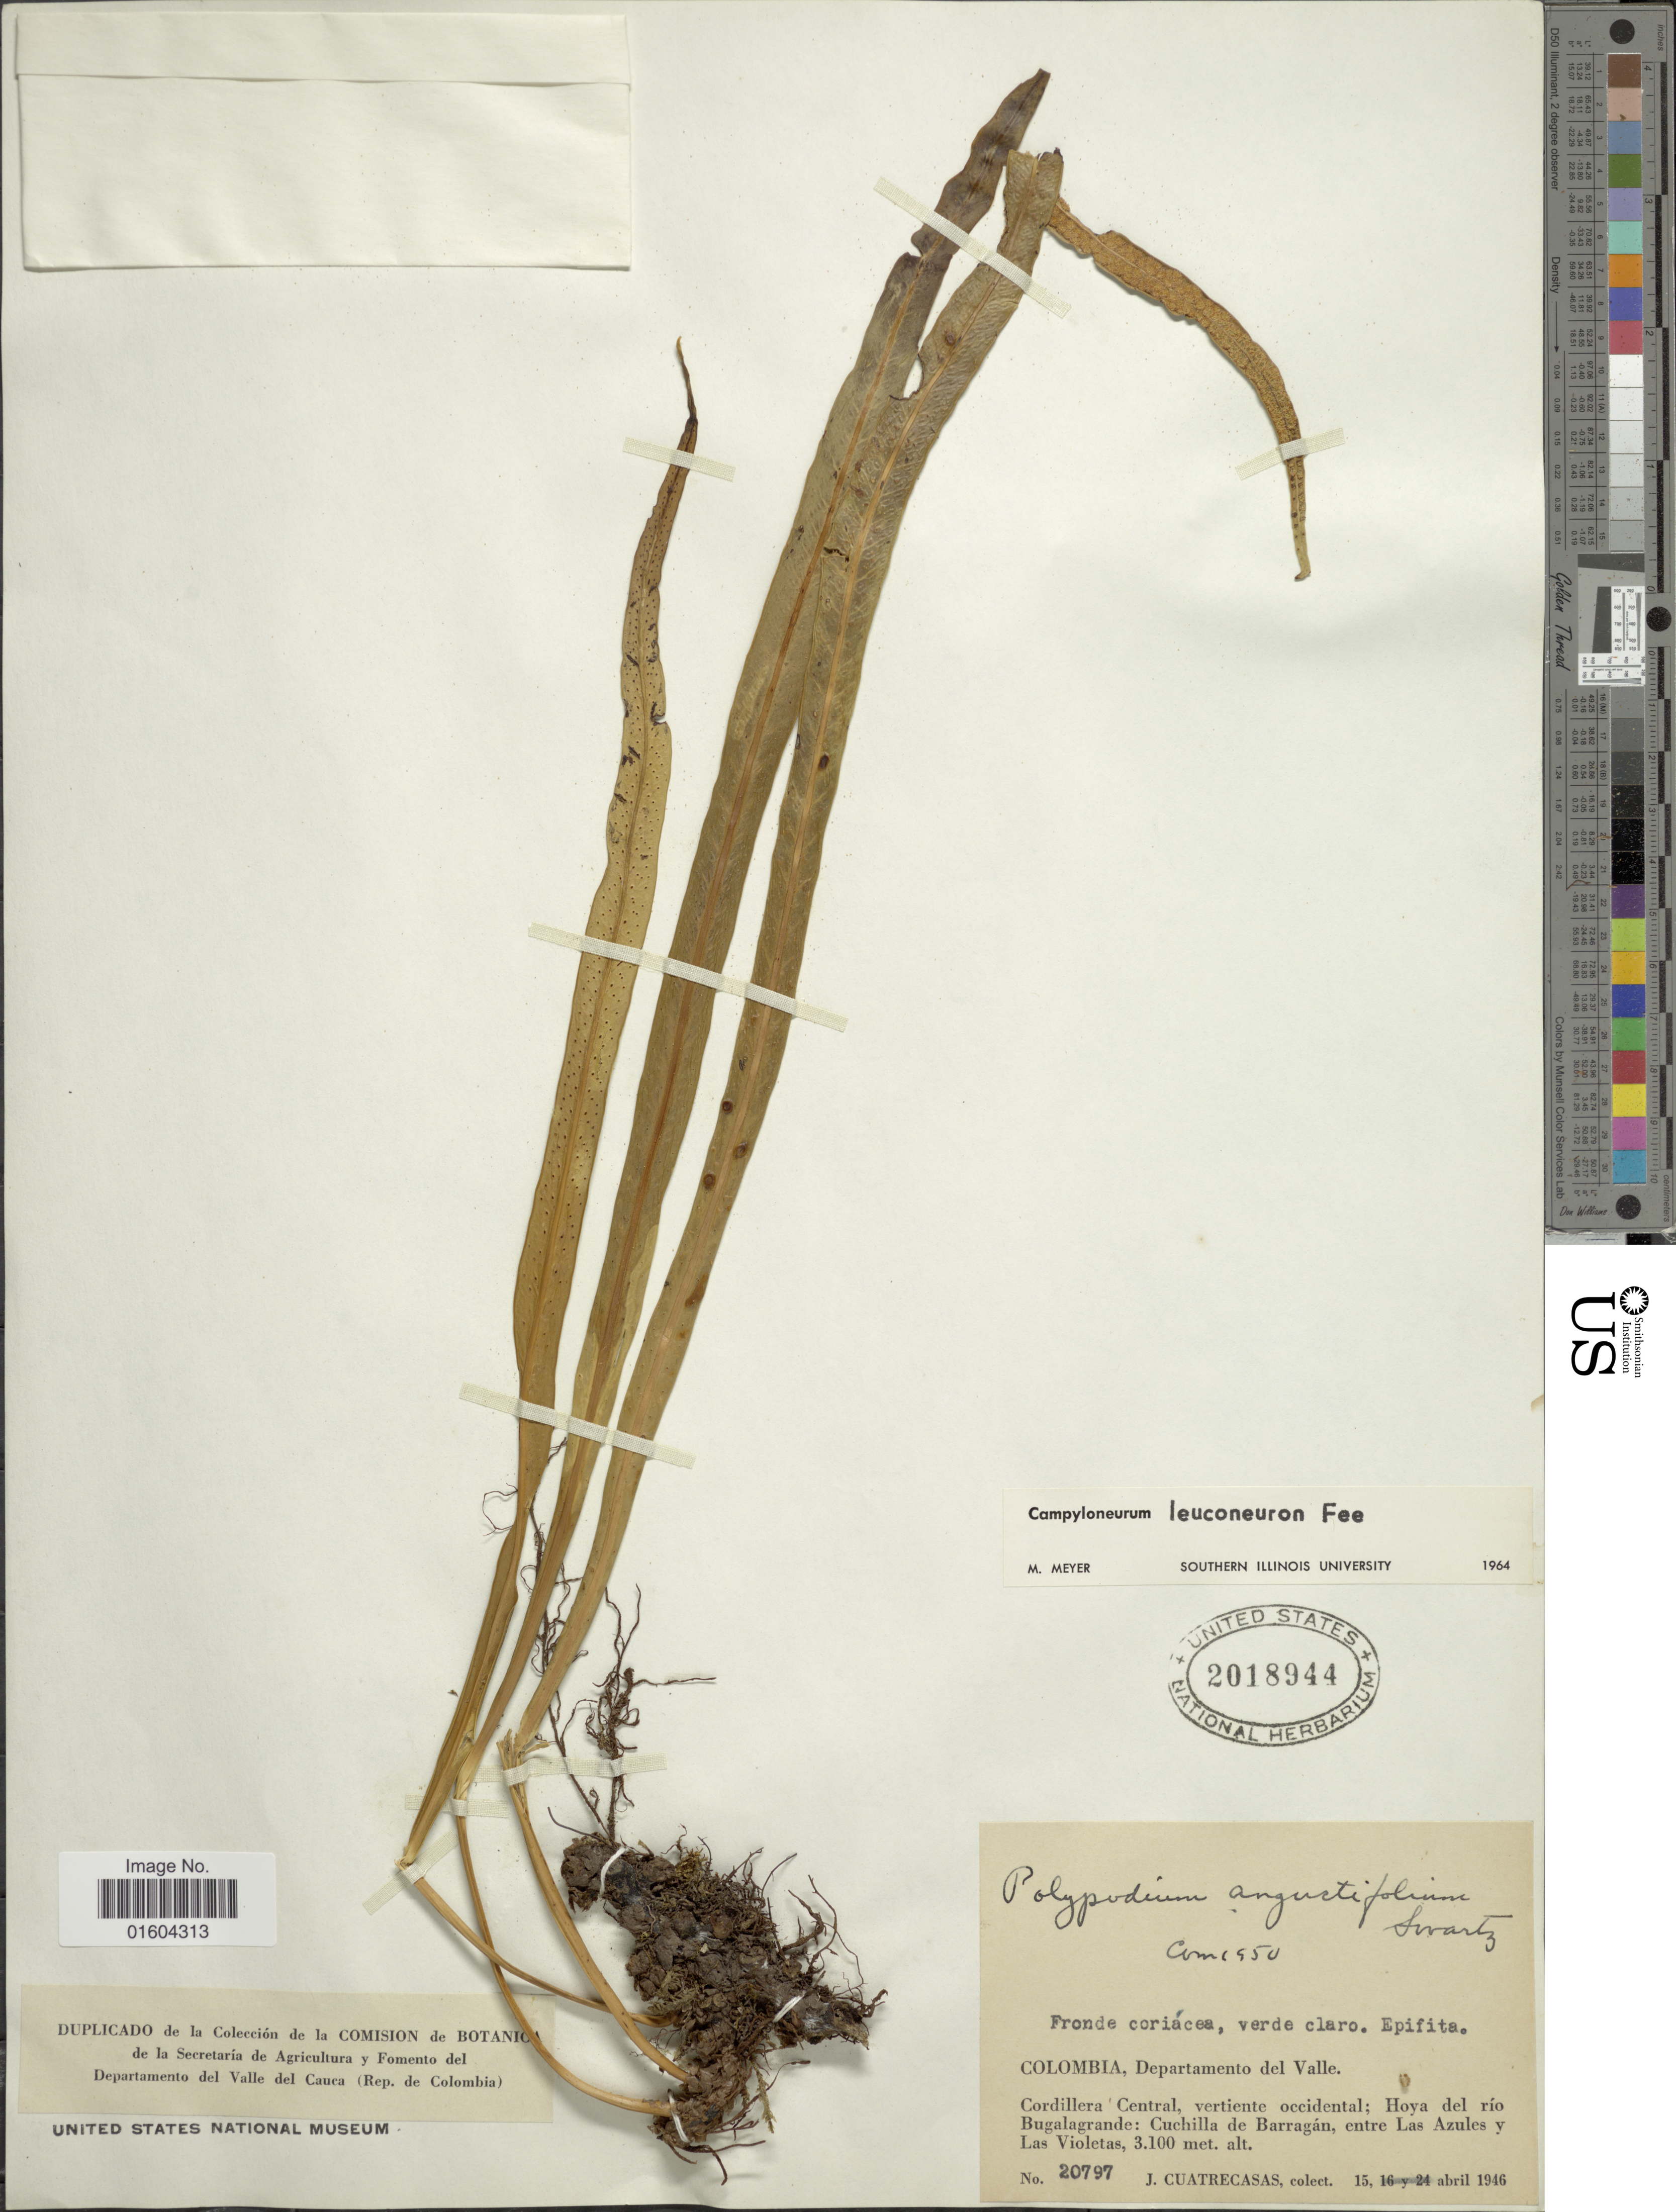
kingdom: Plantae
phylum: Tracheophyta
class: Polypodiopsida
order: Polypodiales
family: Polypodiaceae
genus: Campyloneurum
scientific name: Campyloneurum densifolium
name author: (Hieron.) Lellinger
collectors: J. Cuatrecasas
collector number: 20797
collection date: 1946-04-15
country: Colombia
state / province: Valle del Cauca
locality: Colombia, Departamento del Valle. Cordillera Central, vertiente occidental; Hoya del rio Bugalagrande: Cuchilla de Barragan, entre Las Azules y Las Violetas.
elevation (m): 3100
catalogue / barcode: US 2018944